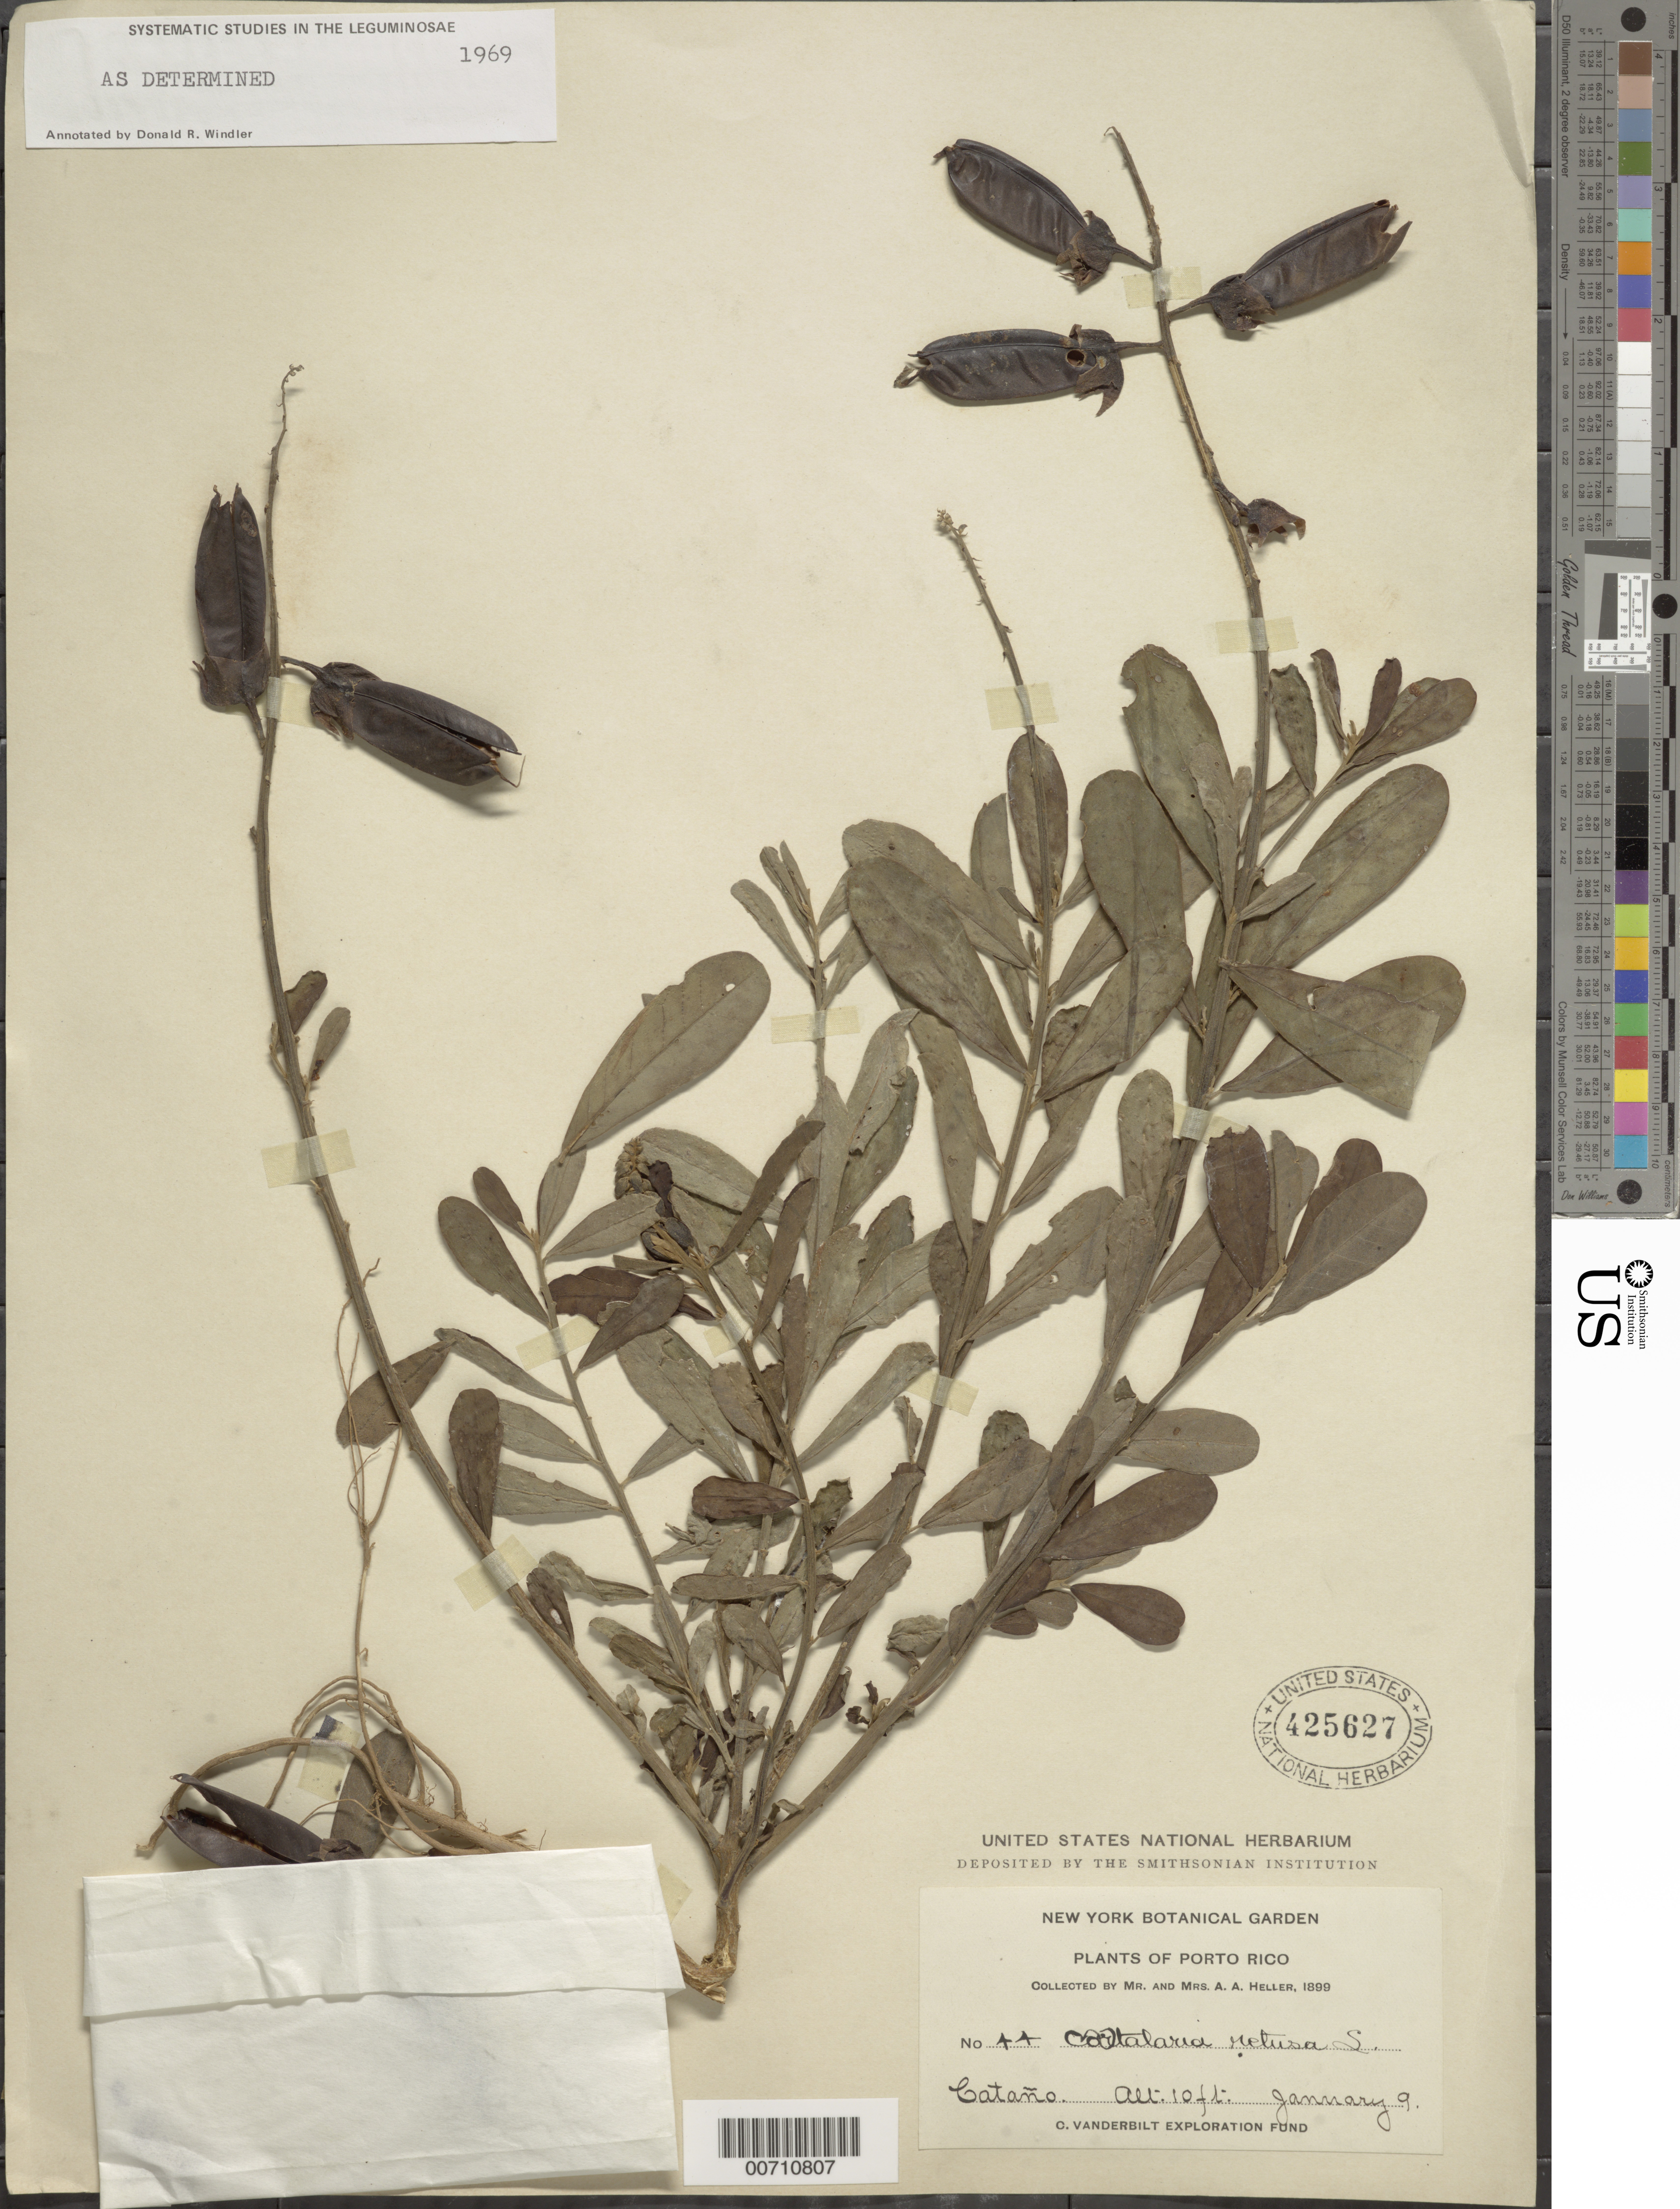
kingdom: Plantae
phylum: Tracheophyta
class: Magnoliopsida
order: Fabales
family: Fabaceae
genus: Crotalaria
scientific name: Crotalaria retusa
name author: L.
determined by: Windler, D. R.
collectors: A. A. Heller & -- Heller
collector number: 44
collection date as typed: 09 Jan 1899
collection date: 1899-01-09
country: Puerto Rico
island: Greater Antilles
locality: Catano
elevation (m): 3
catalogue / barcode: US 425627